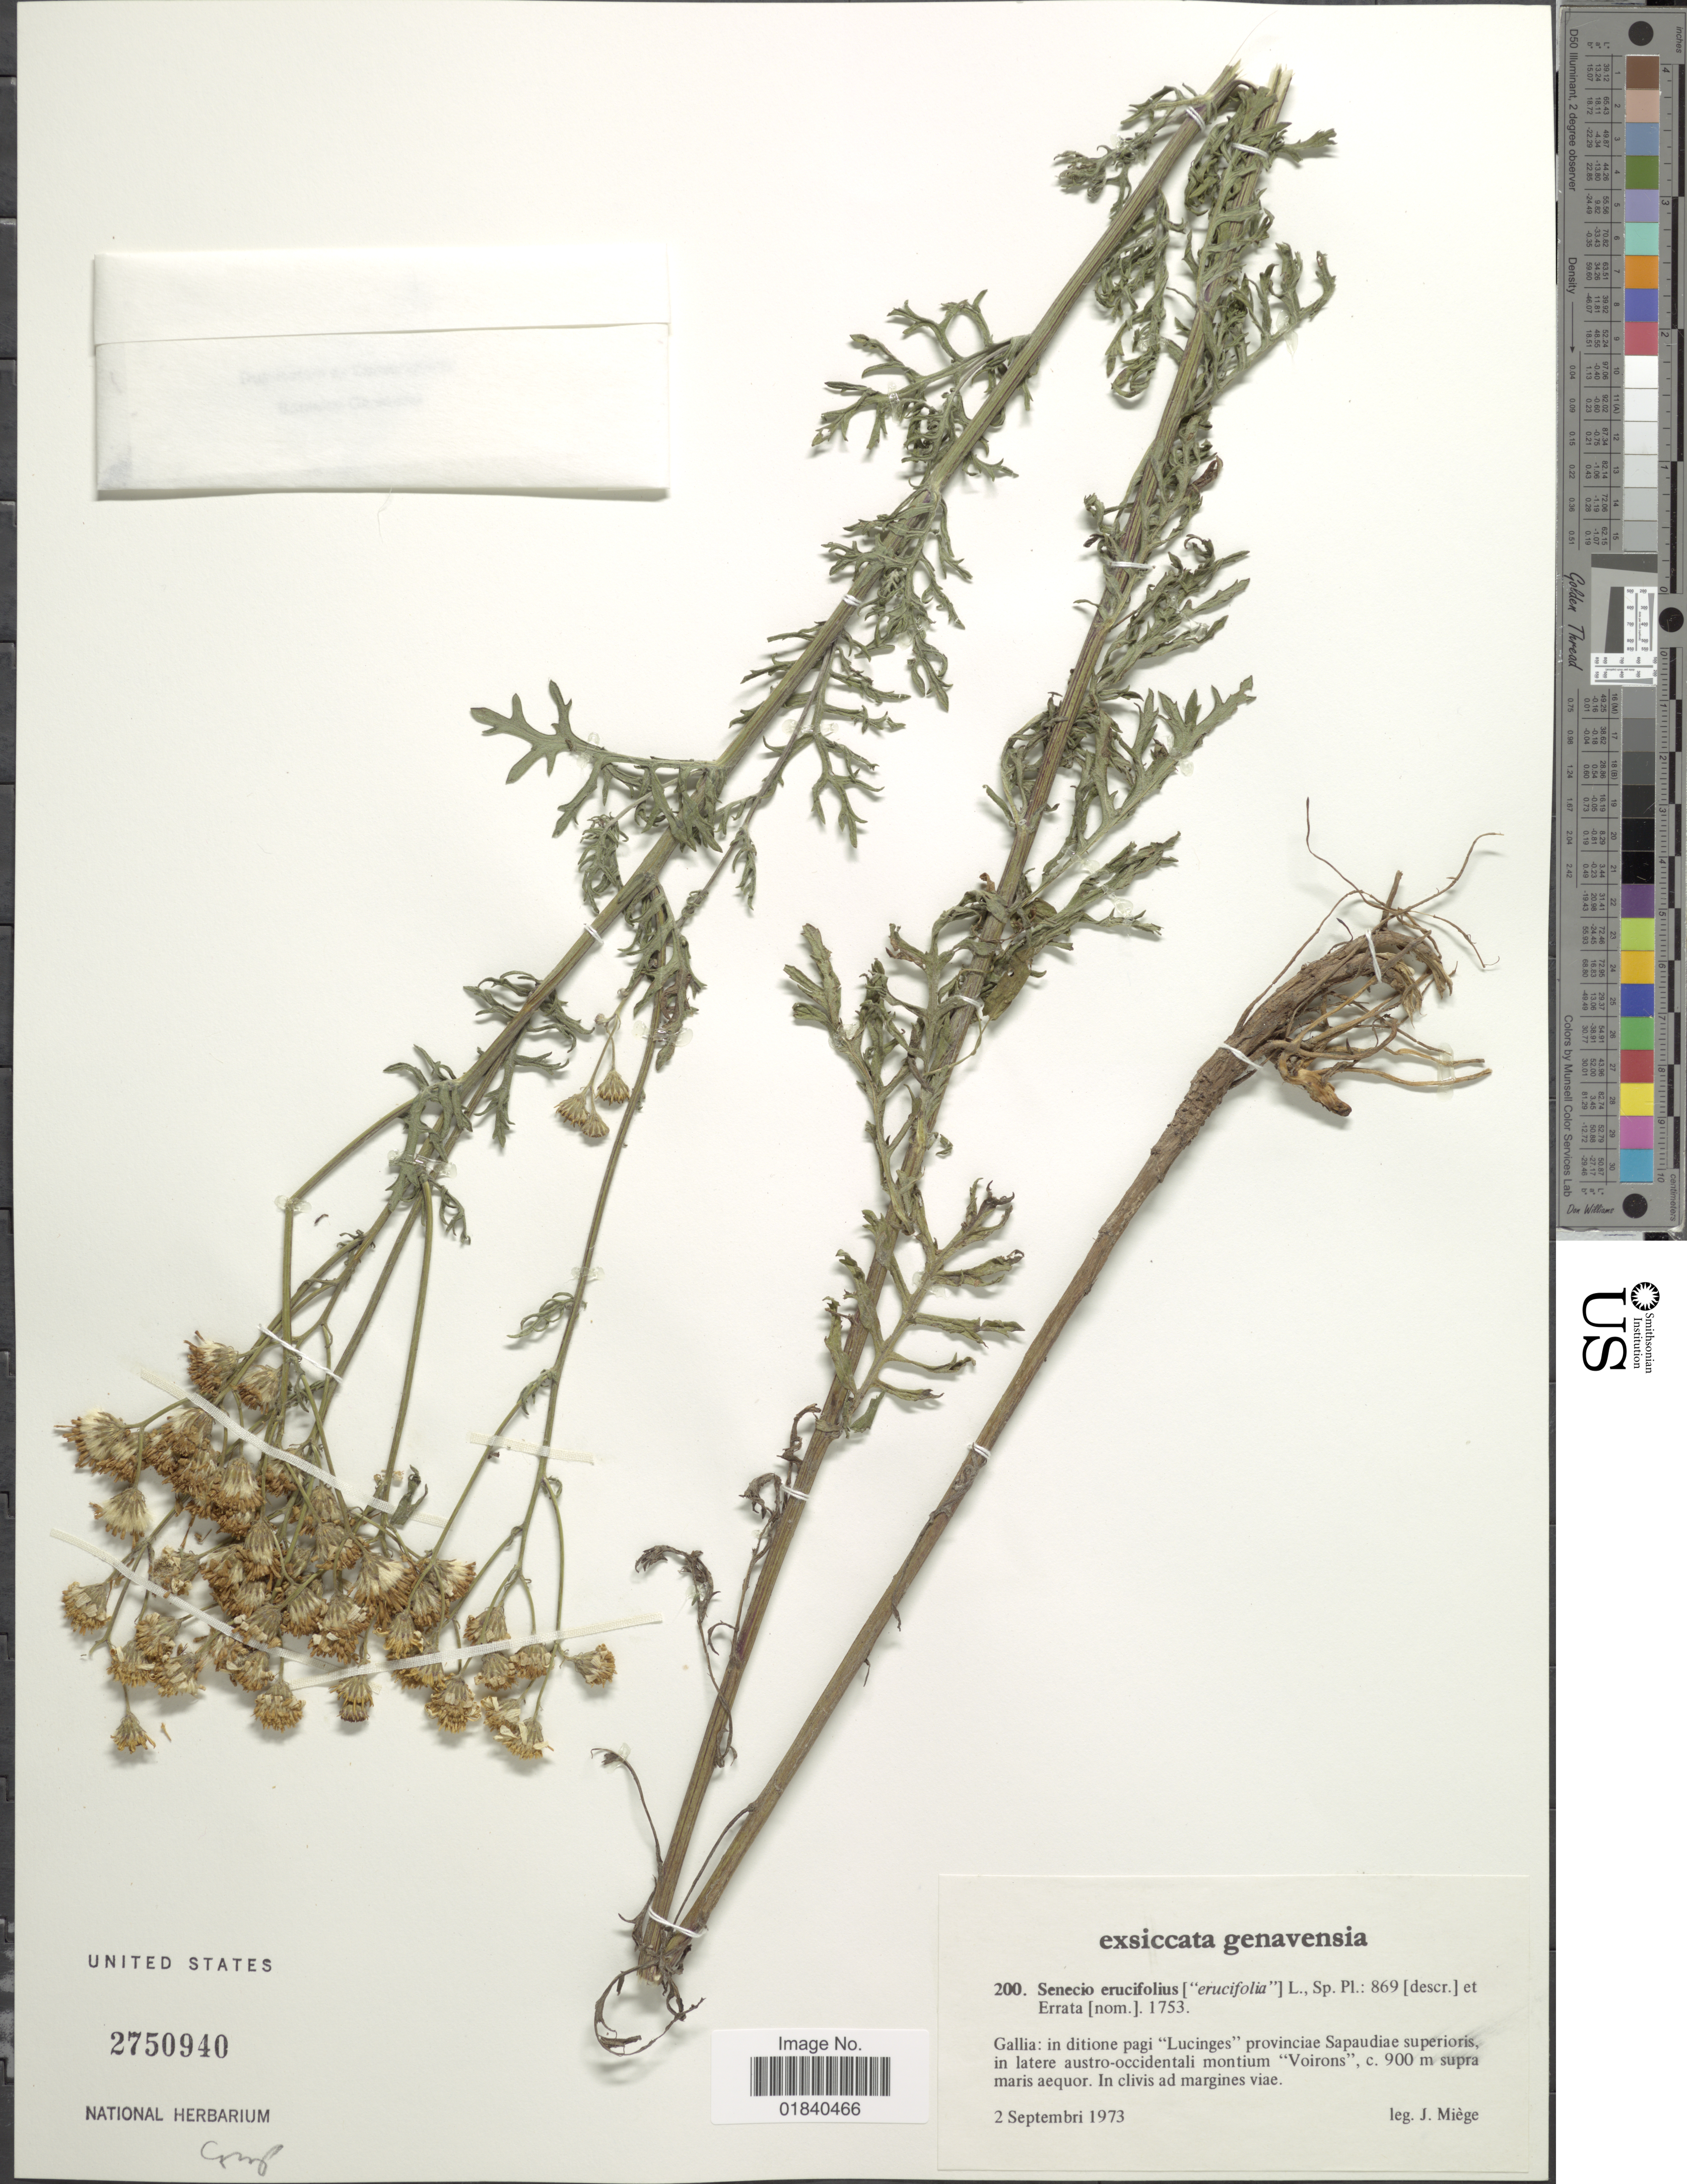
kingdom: Plantae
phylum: Tracheophyta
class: Magnoliopsida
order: Asterales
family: Asteraceae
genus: Jacobaea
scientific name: Jacobaea erucifolia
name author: (L.) G. Gaertn. et al.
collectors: J. Miége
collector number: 200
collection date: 1973-09-02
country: France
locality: Galllia: in ditione pagi "Lucinges" provinciae Sapaudiae superioris in latere austro- occidentali montium "Voirons", Supra maris aeqour.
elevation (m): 900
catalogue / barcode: US 2750940